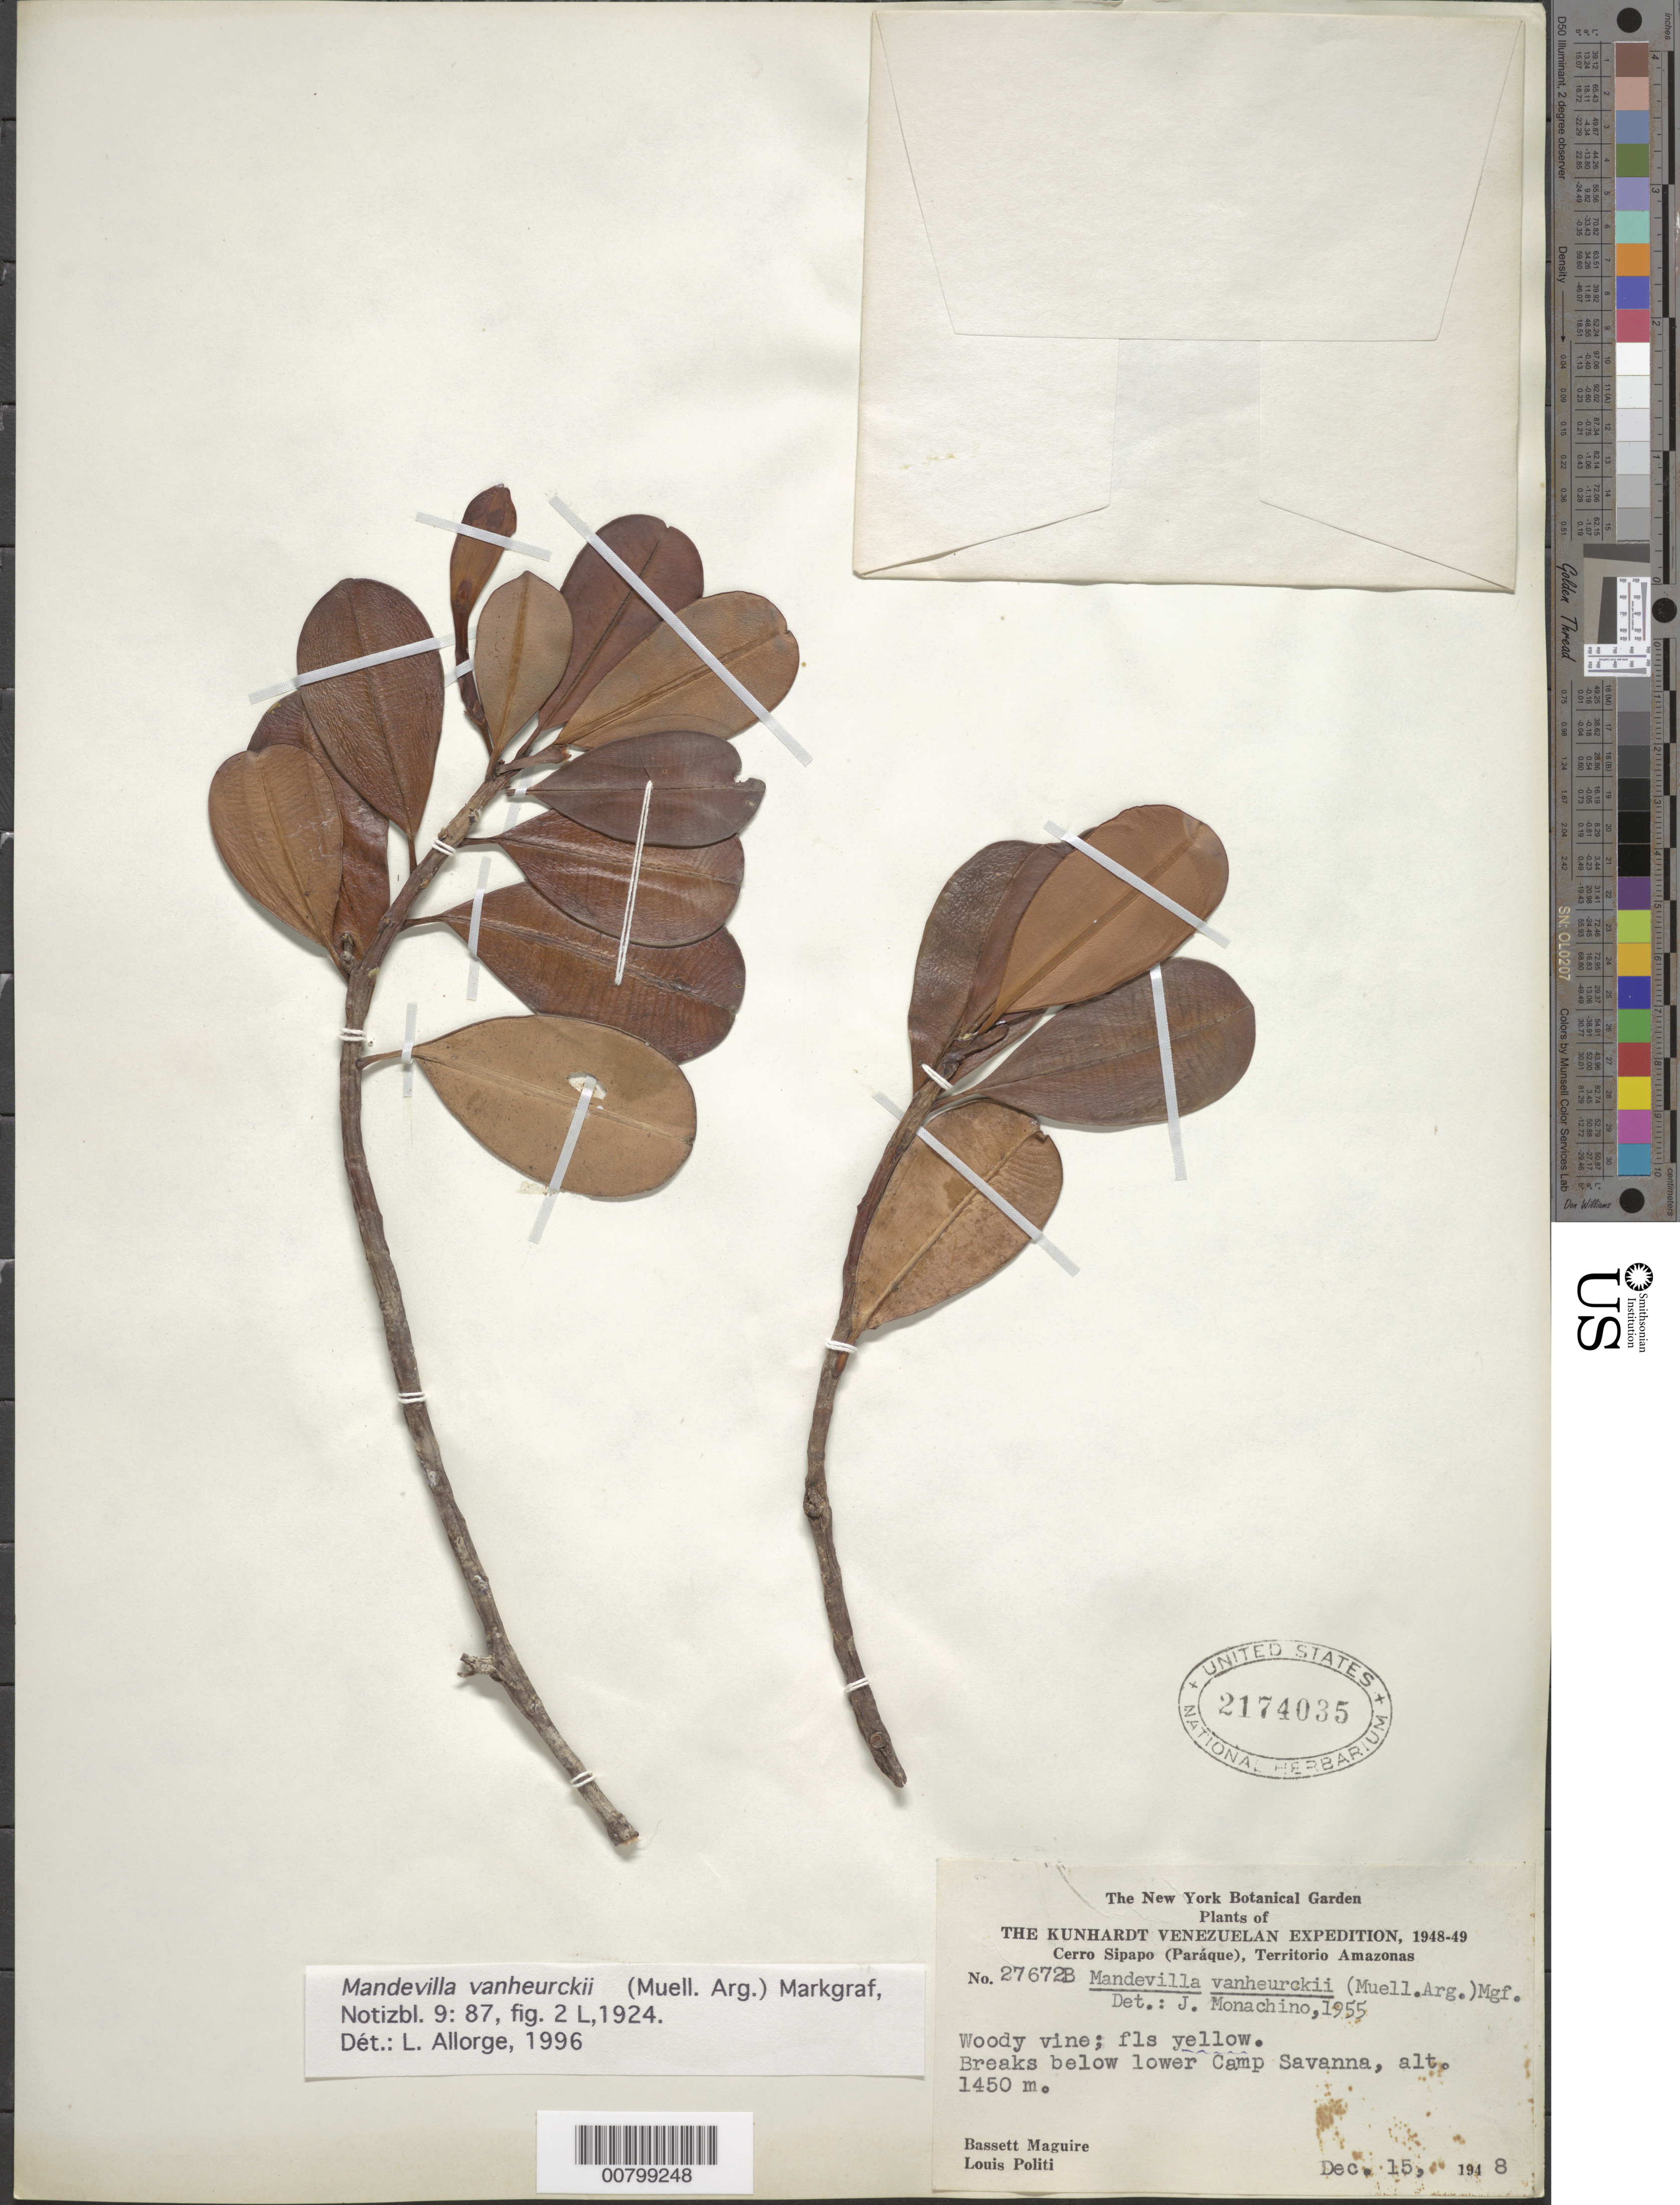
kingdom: Plantae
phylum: Tracheophyta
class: Magnoliopsida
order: Gentianales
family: Apocynaceae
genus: Mandevilla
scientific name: Mandevilla vanheurckii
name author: (Müll. Arg.) Markgr.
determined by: Allorge, L.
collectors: B. Maguire & L. Politi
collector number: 27672 B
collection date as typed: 15-Dec-48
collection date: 1948-12-15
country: Venezuela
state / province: Amazonas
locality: Cerro Sipapo (Paráque), lower Camp Savanna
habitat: Breaks below camp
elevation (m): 1450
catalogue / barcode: US 2174035